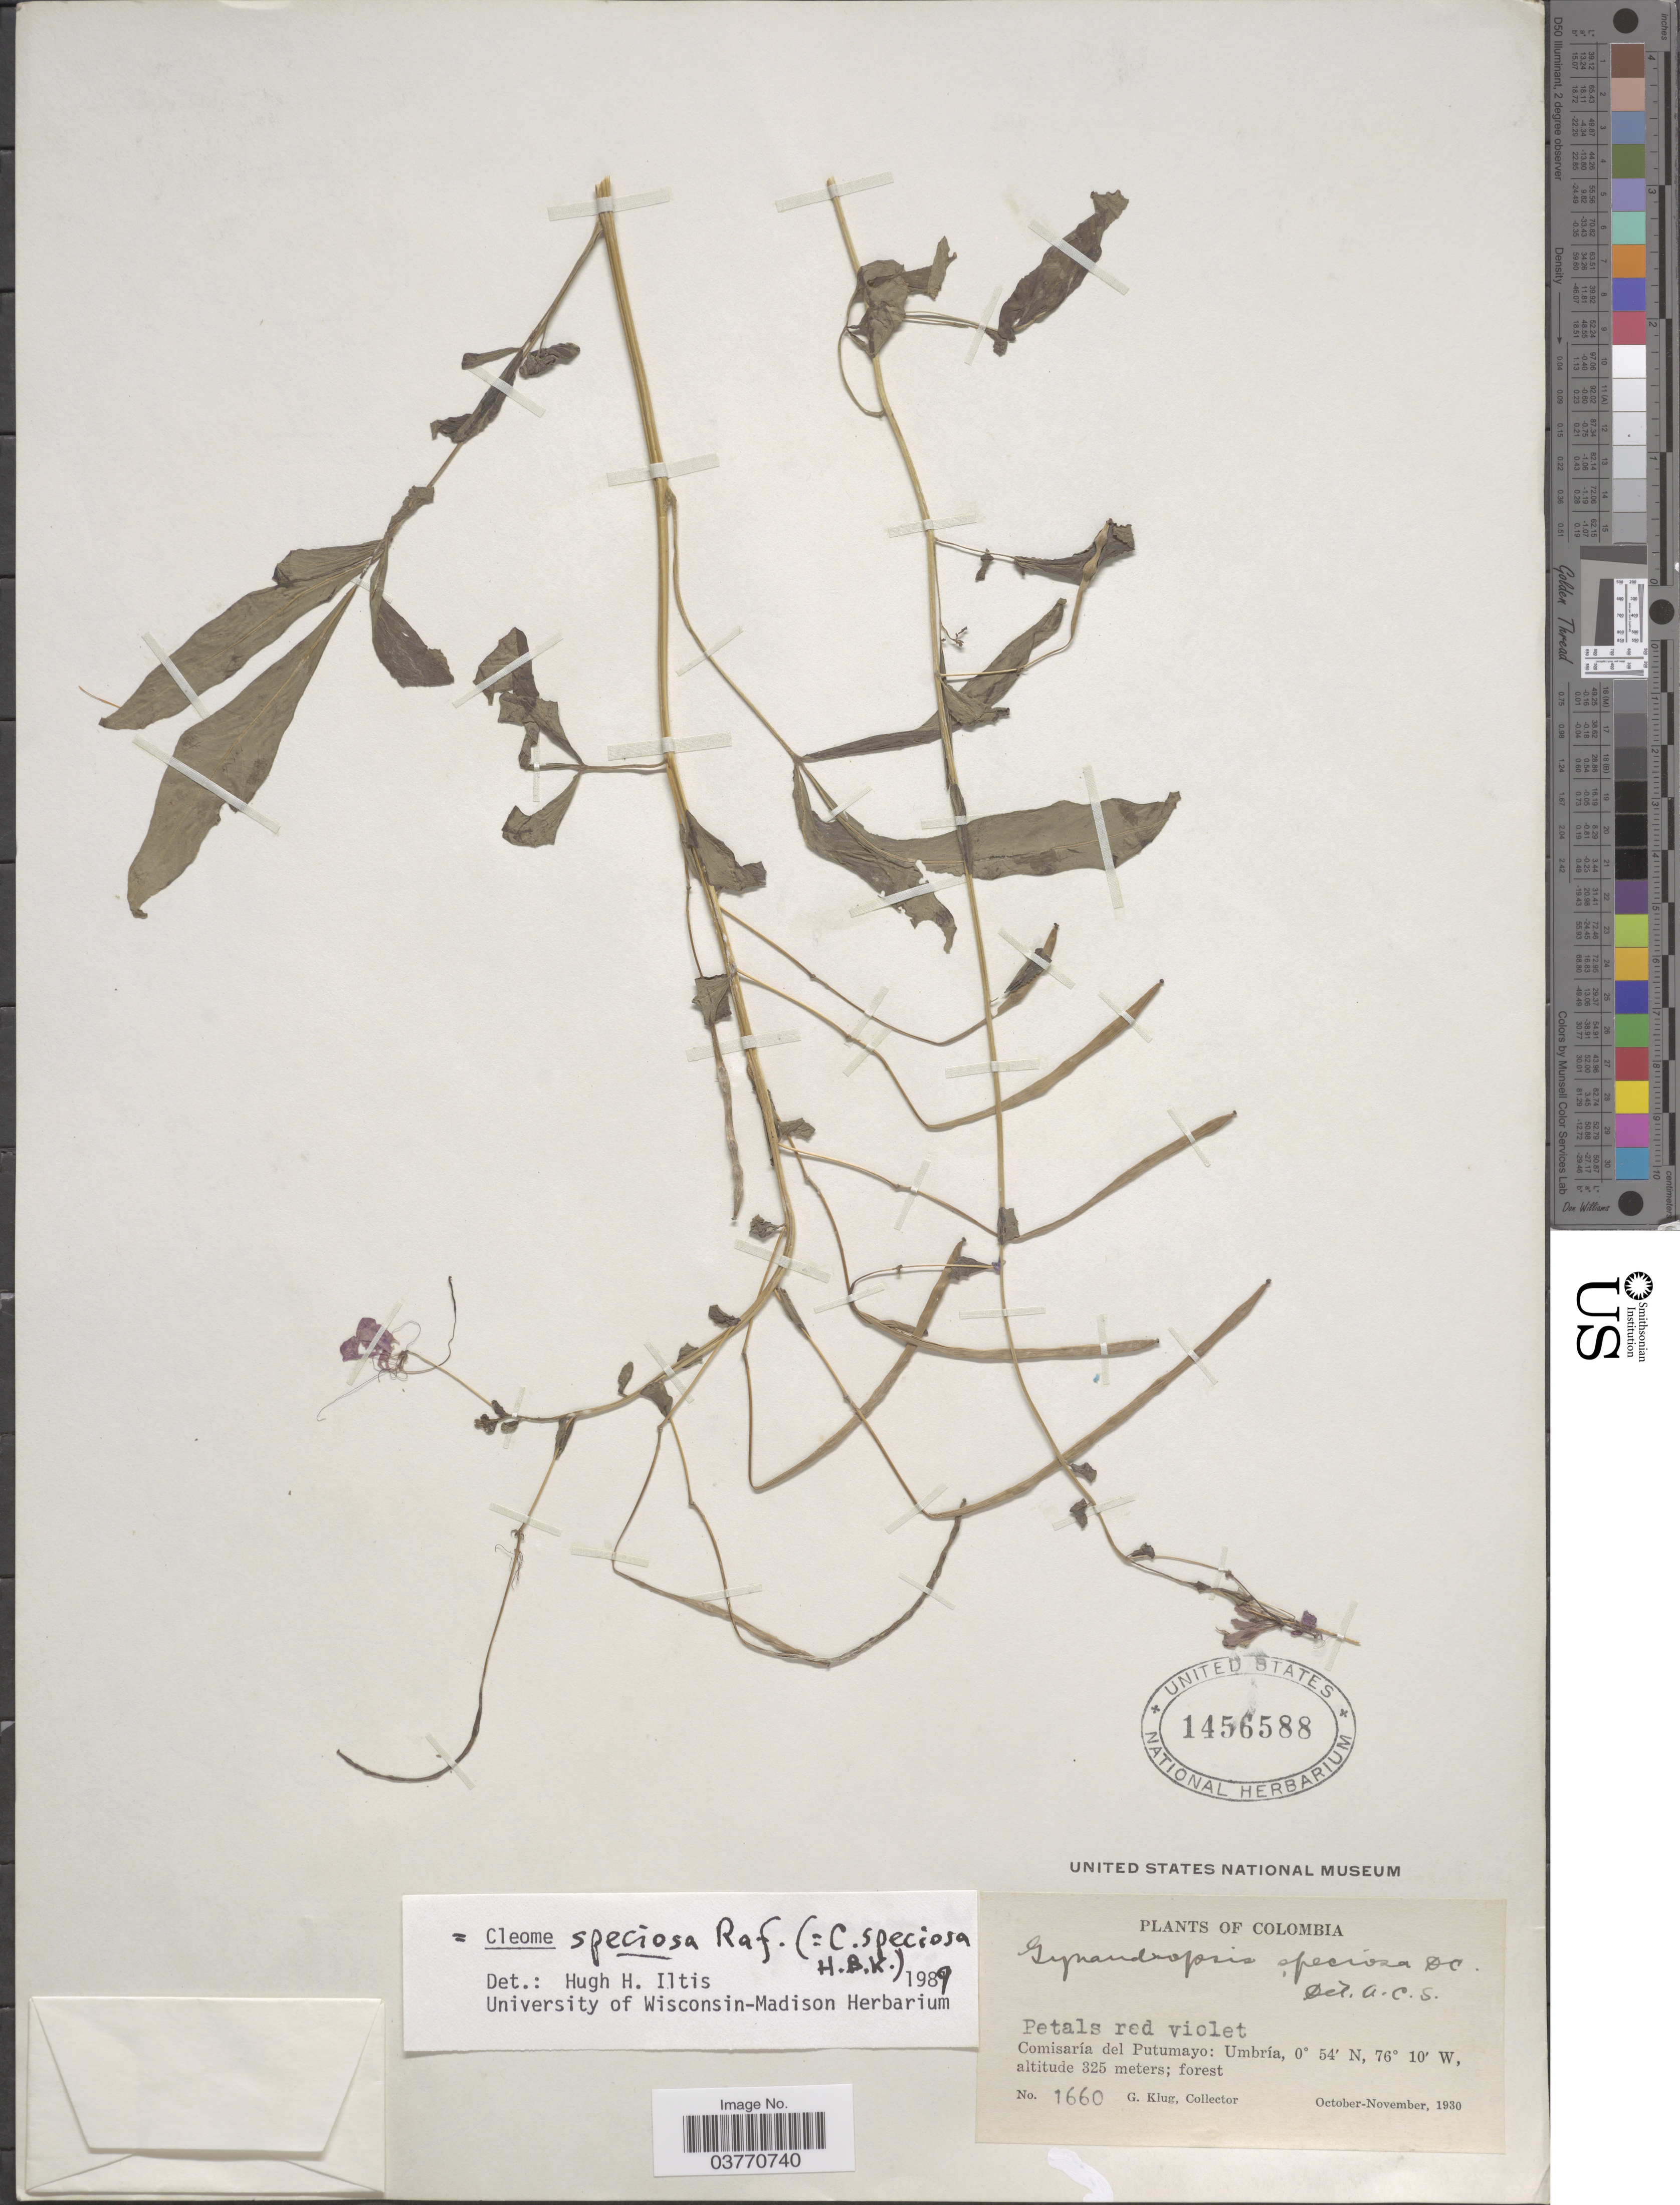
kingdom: Plantae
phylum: Tracheophyta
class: Magnoliopsida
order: Brassicales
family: Cleomaceae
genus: Cleoserrata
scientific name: Cleoserrata speciosa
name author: (Raf.) Iltis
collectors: G. Klug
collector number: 1660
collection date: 1930-10/1930-11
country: Colombia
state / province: Putumayo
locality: Comisaría del Putumayo: Umbría.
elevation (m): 325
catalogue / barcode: US 1456588